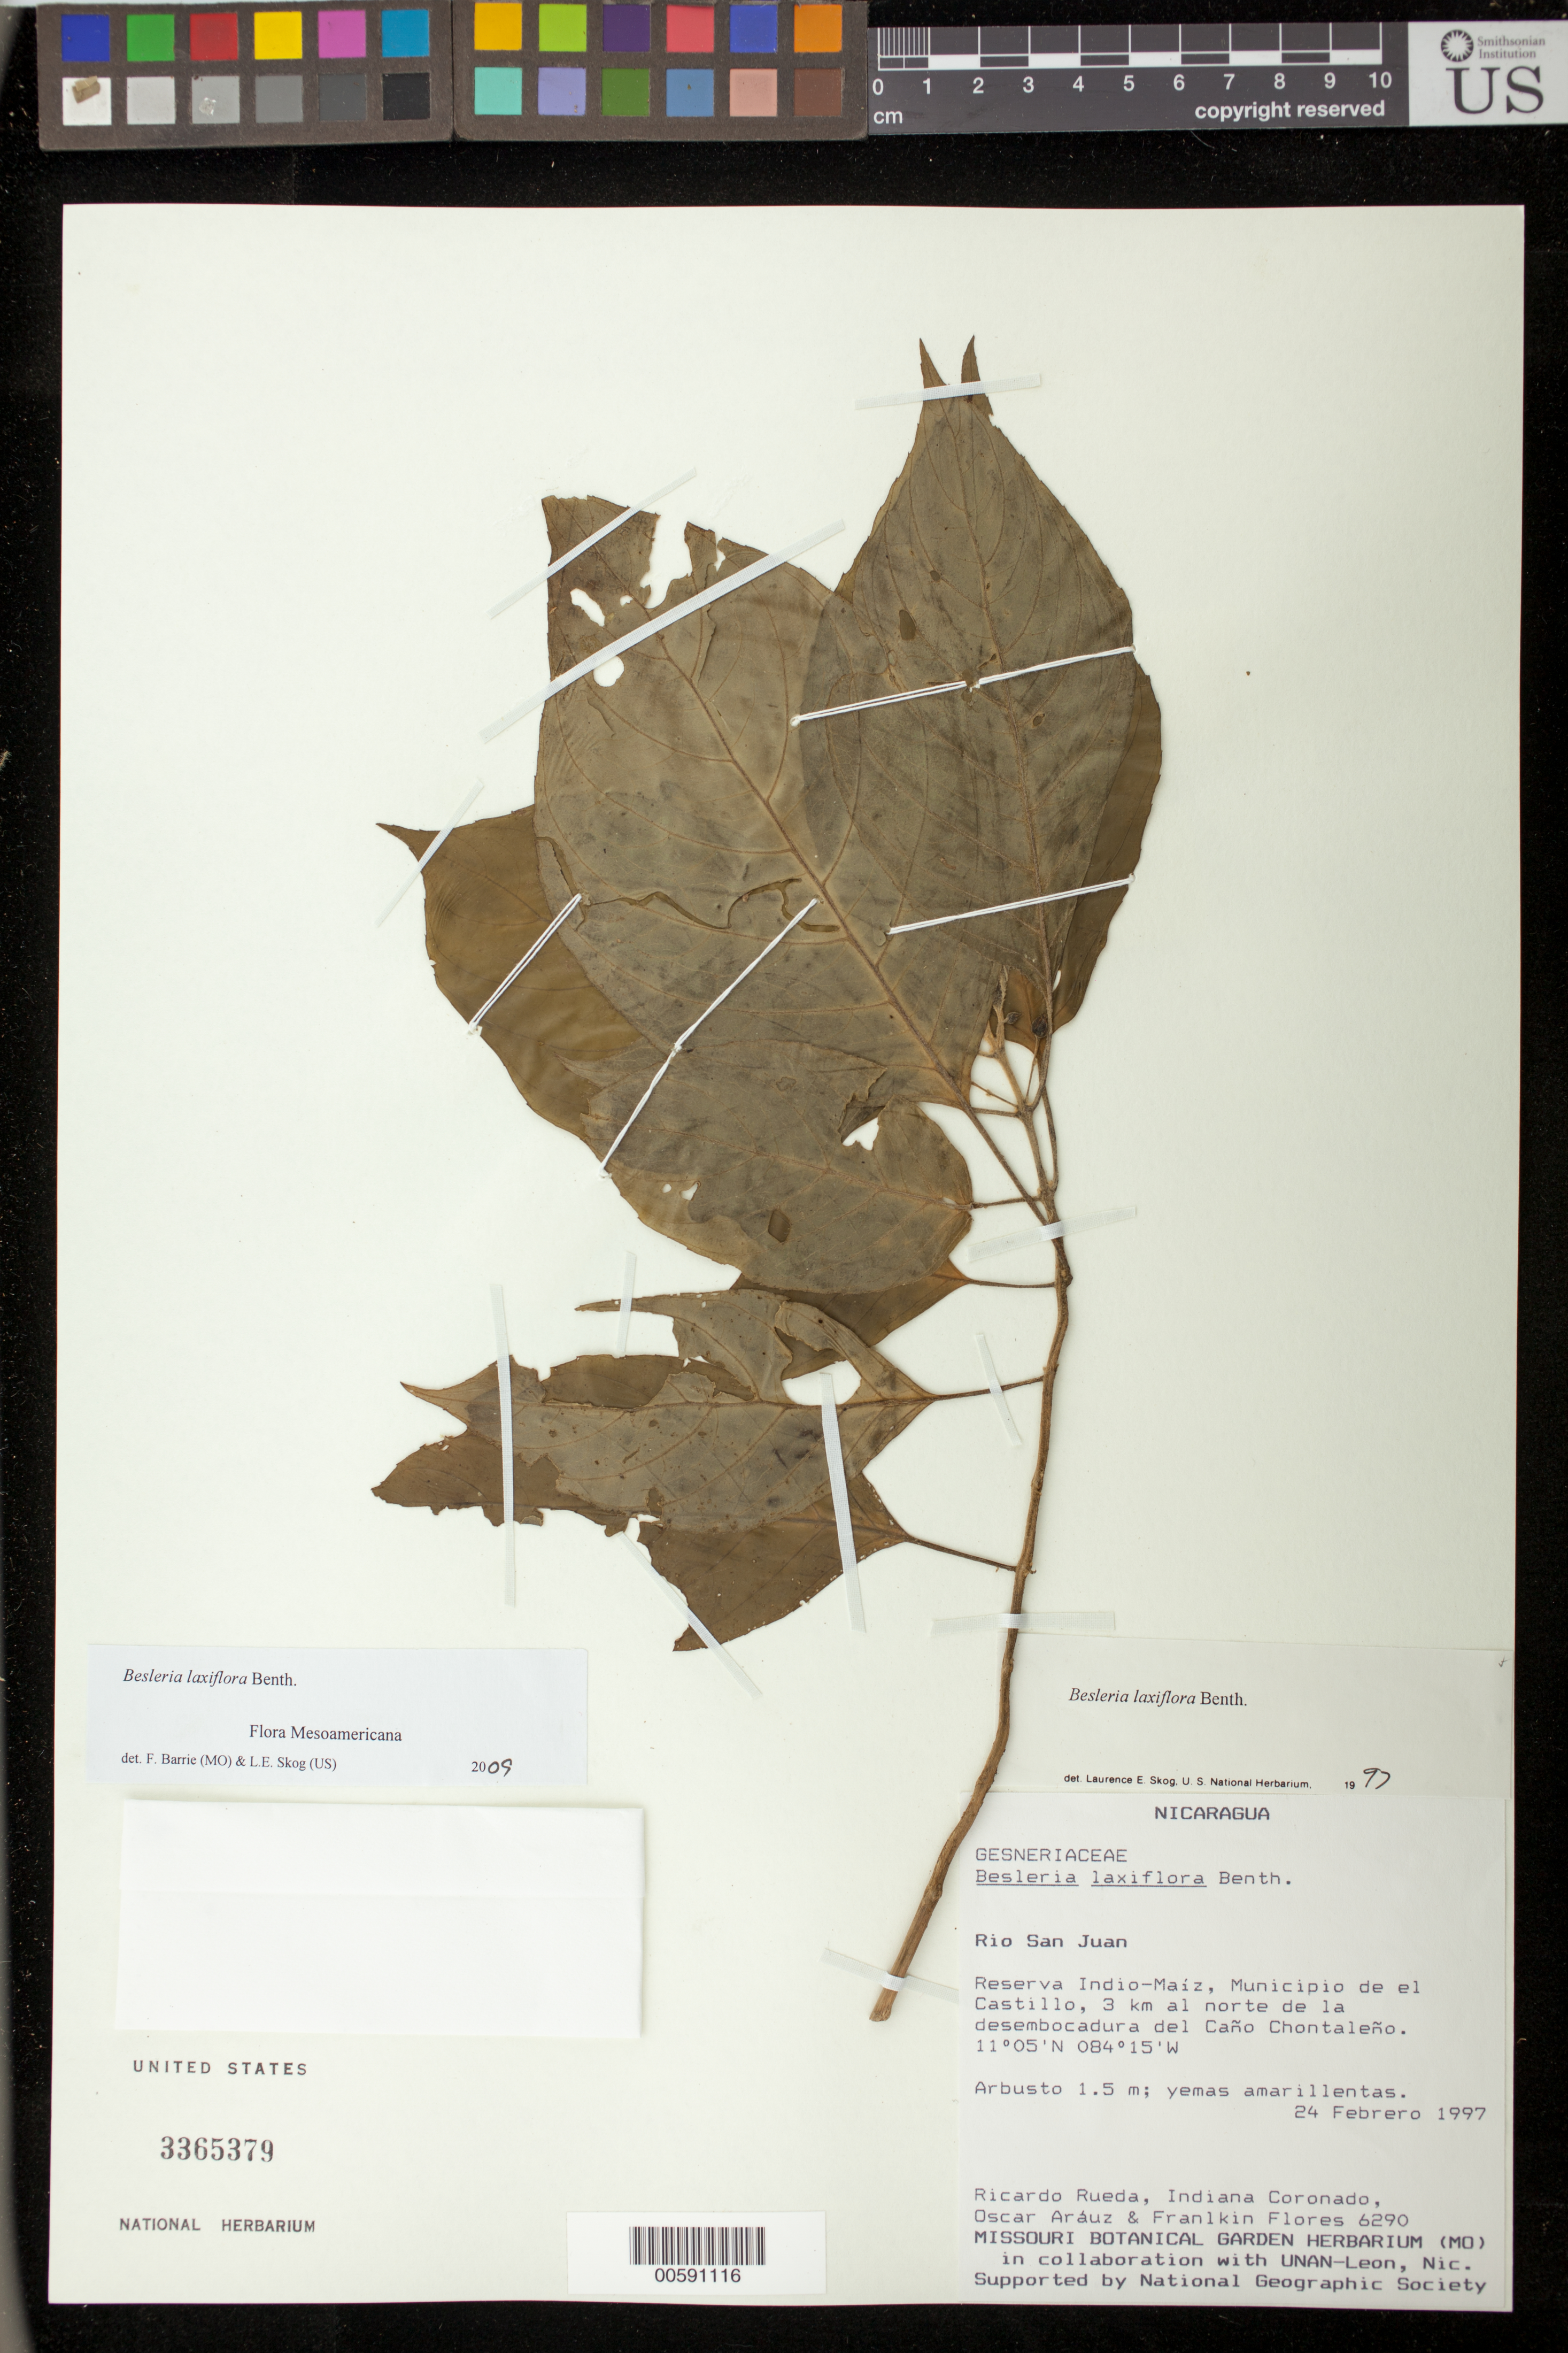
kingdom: Plantae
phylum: Tracheophyta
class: Magnoliopsida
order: Lamiales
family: Gesneriaceae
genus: Besleria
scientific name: Besleria laxiflora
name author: Benth.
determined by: Skog, Laurence E.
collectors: R. Rueda, I. Coronado, O. Aráuz & F. Flores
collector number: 6290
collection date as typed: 24 Feb 1997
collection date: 1997-02-24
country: Nicaragua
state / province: Rio San Juan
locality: Reserva Indio-Maíz, Mpio. de el Castillo, 3 km N de la desembocadura del Caño Chontaleño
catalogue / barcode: US 3365379